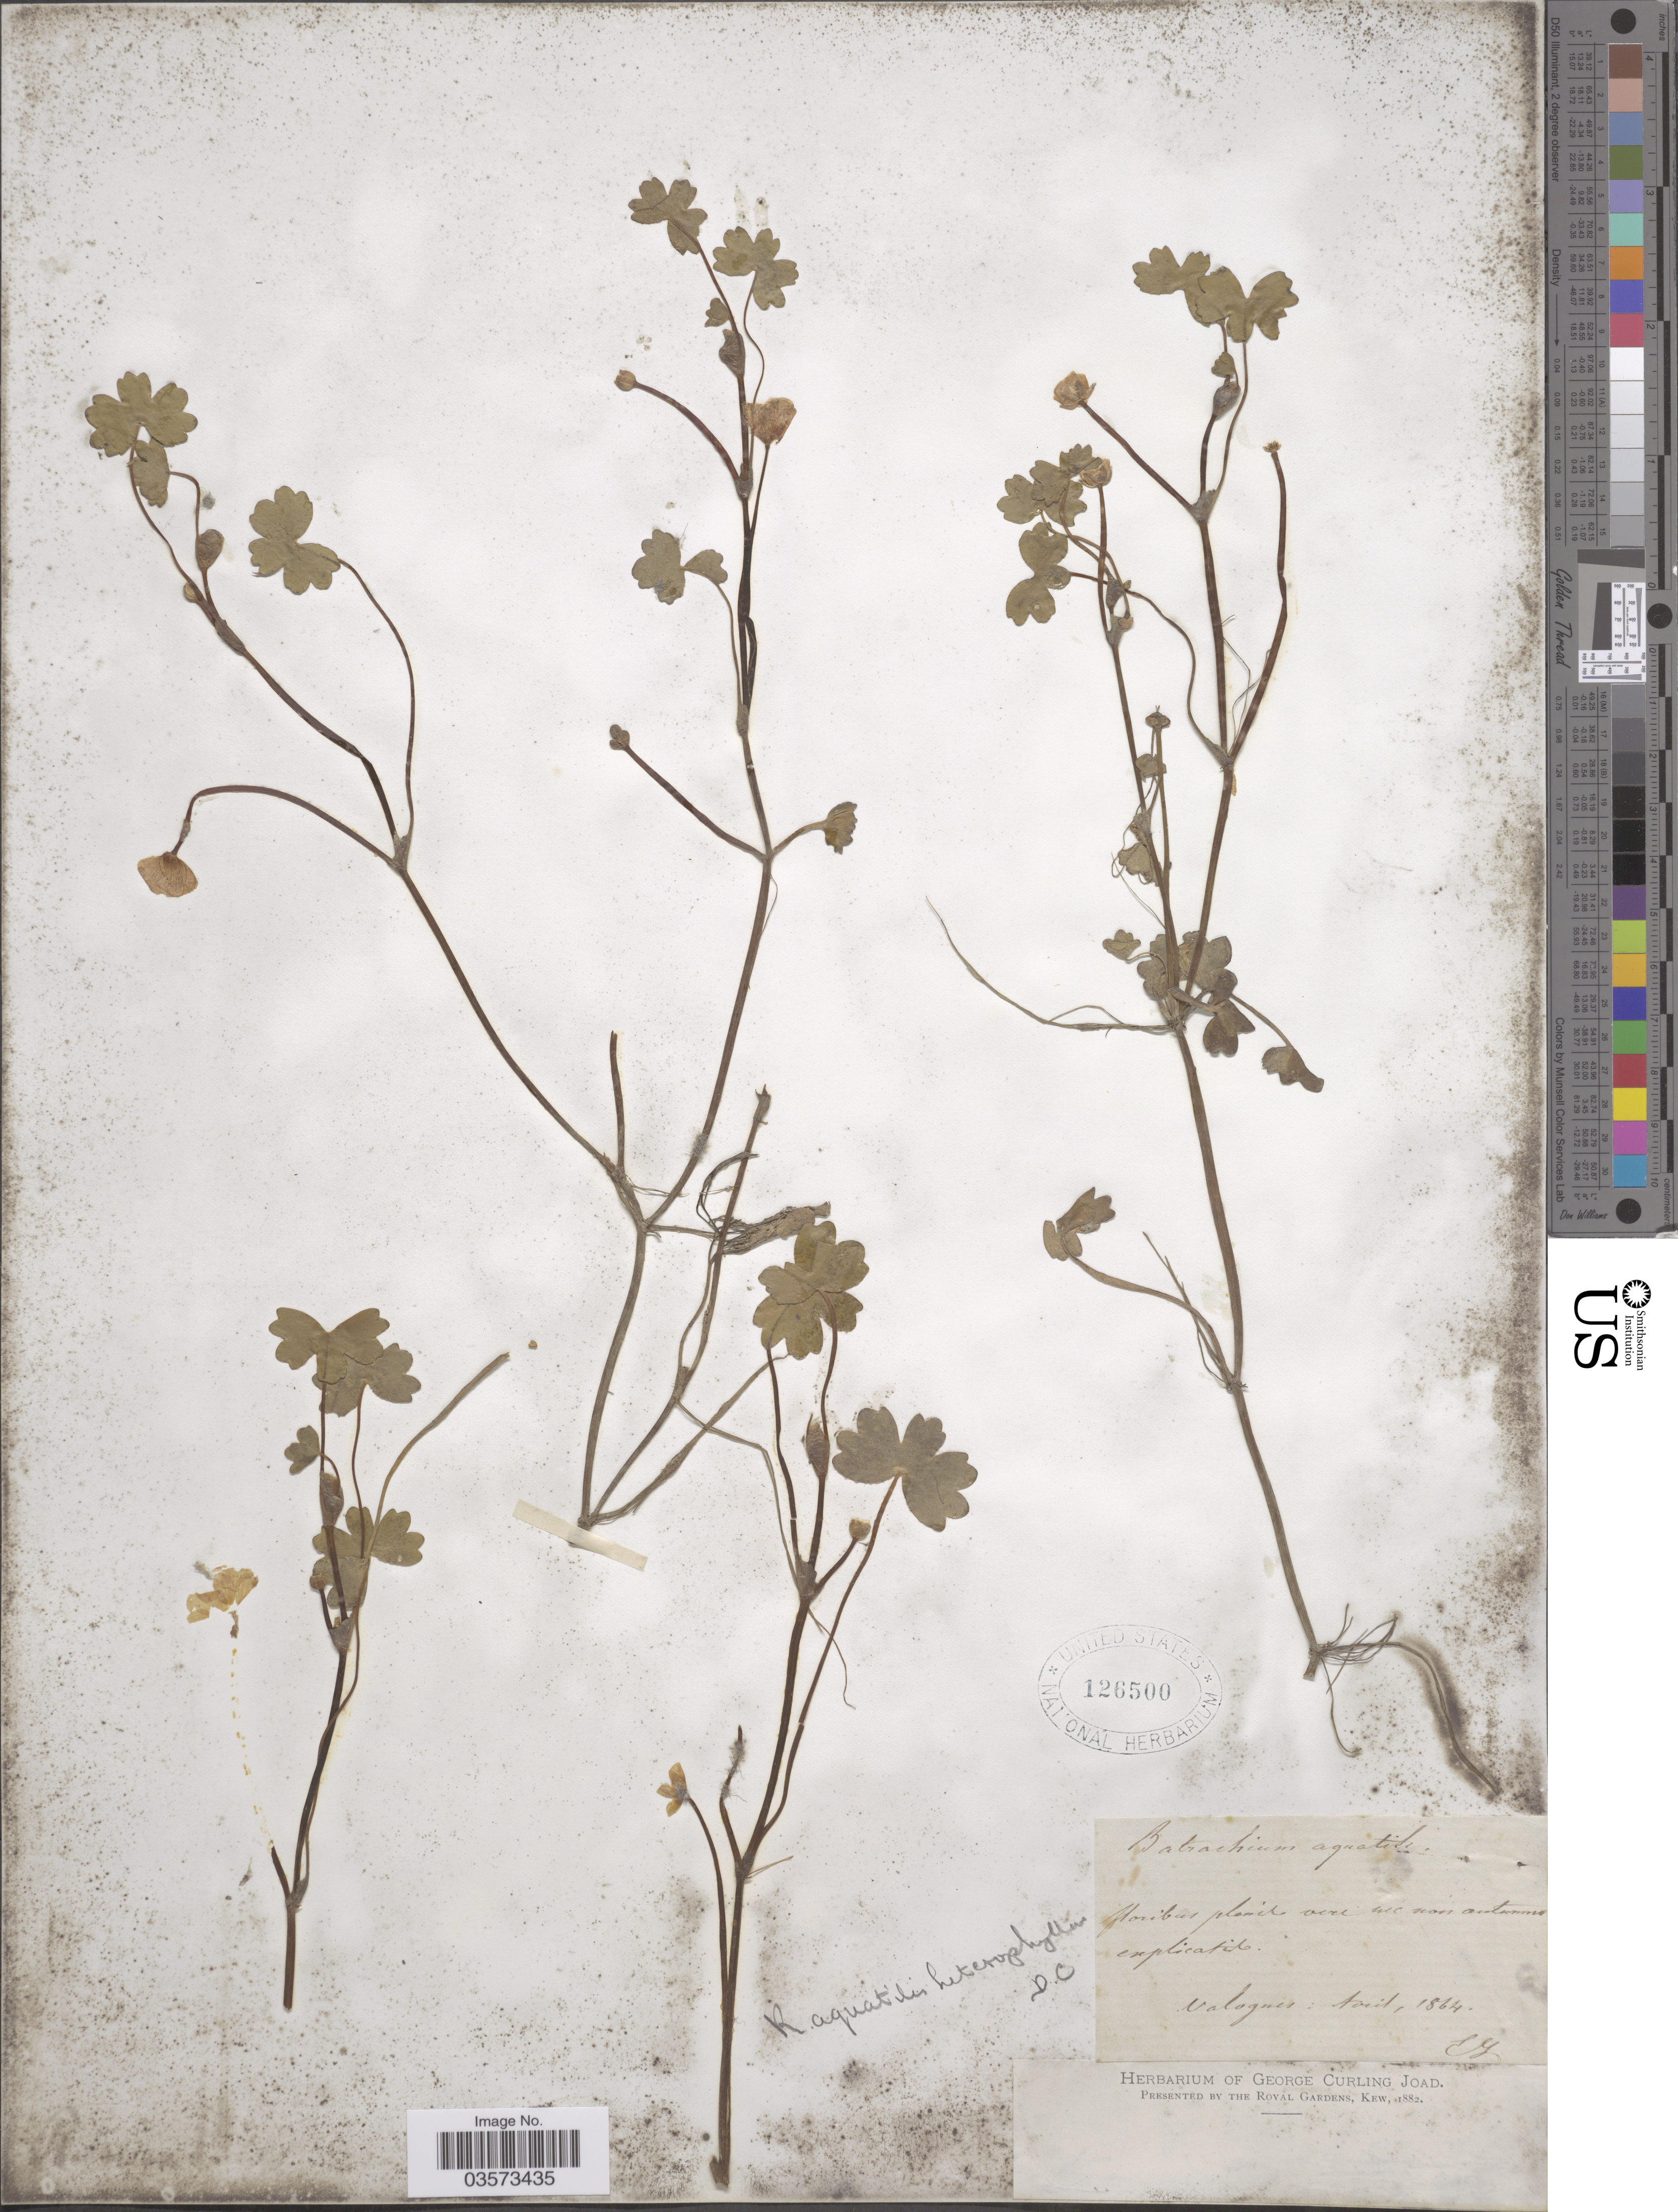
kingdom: Plantae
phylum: Tracheophyta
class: Magnoliopsida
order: Ranunculales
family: Ranunculaceae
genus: Ranunculus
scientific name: Ranunculus aquatilis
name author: L.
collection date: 1864-04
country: France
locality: Valognes.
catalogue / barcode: US 126500